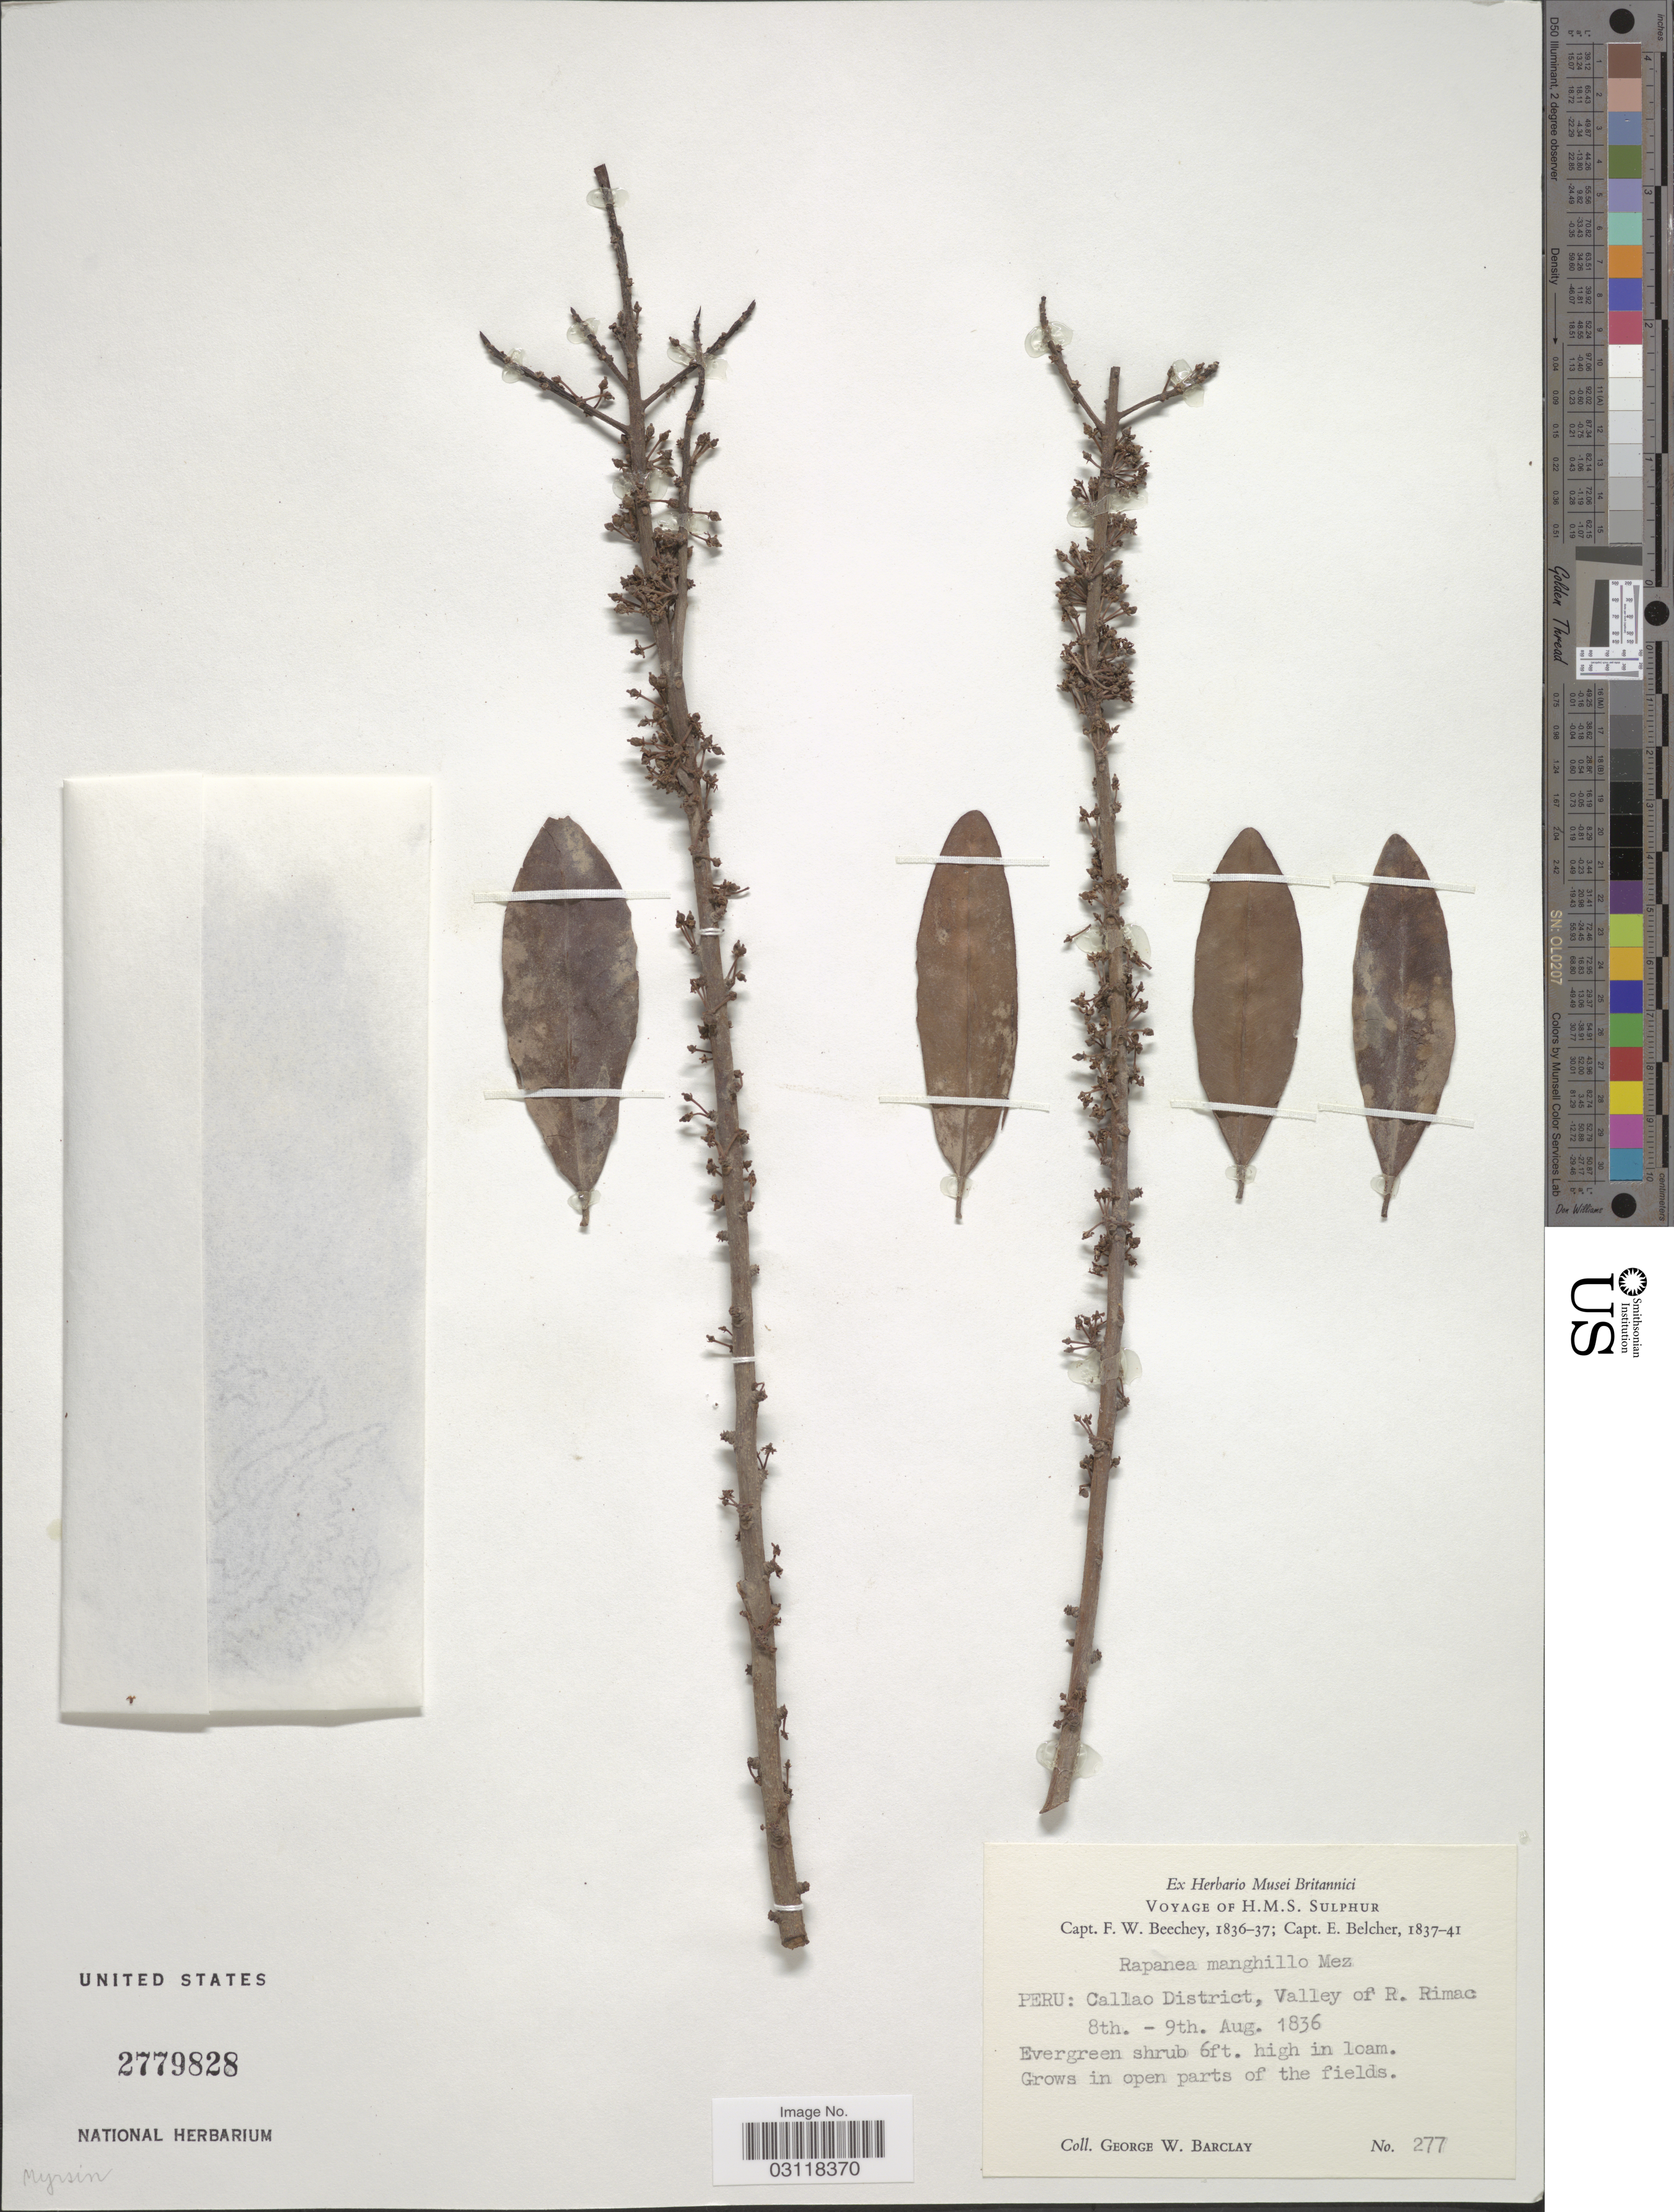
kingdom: Plantae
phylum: Tracheophyta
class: Magnoliopsida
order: Ericales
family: Primulaceae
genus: Rapanea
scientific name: Rapanea manglillo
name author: (Lam.) Mez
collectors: G. W. Barclay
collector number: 277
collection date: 1836-08-08/1836-08-09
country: Peru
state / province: Callao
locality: Callao District, Valley of R. Rimac.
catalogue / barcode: US 2779828